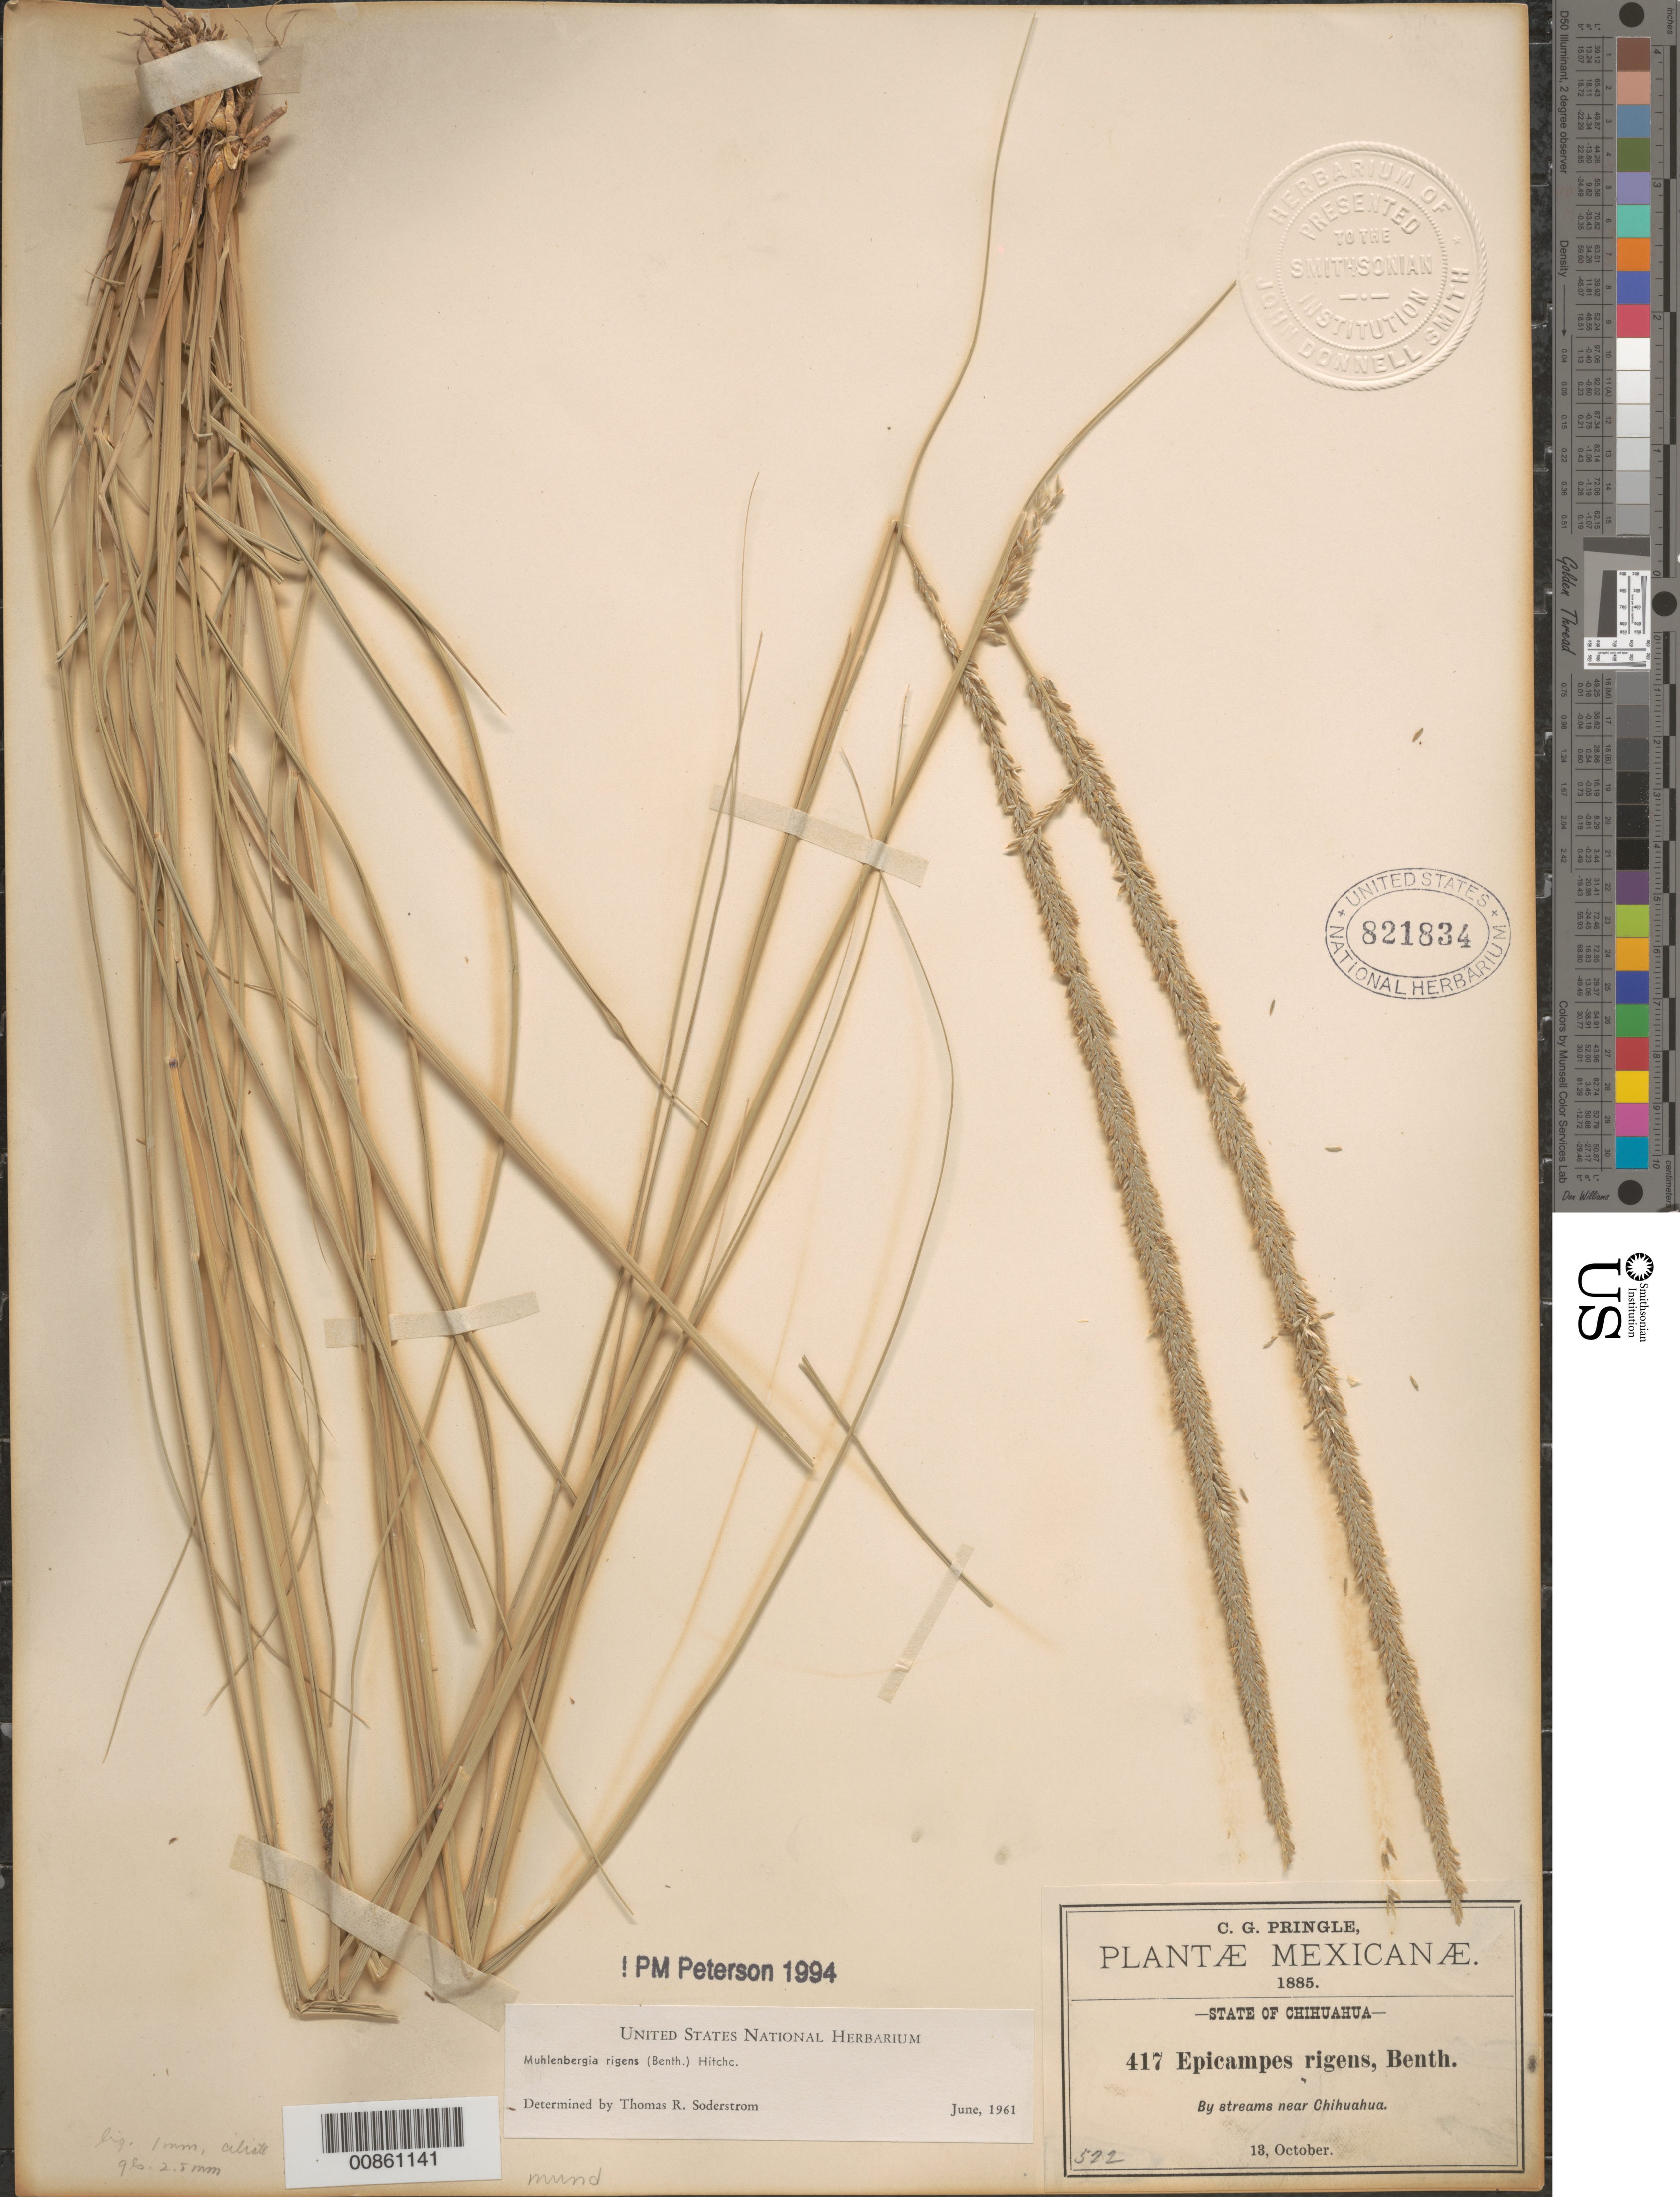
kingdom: Plantae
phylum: Tracheophyta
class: Liliopsida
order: Poales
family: Poaceae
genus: Muhlenbergia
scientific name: Muhlenbergia rigens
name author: (Benth.) Hitchc.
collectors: C. G. Pringle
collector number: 417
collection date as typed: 13 Oct 1885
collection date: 1885-10-13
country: Mexico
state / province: Chihuahua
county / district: Chihuahua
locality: Streams near Chihuahua, mpio. Chihuahua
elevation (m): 1950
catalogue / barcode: US 821834